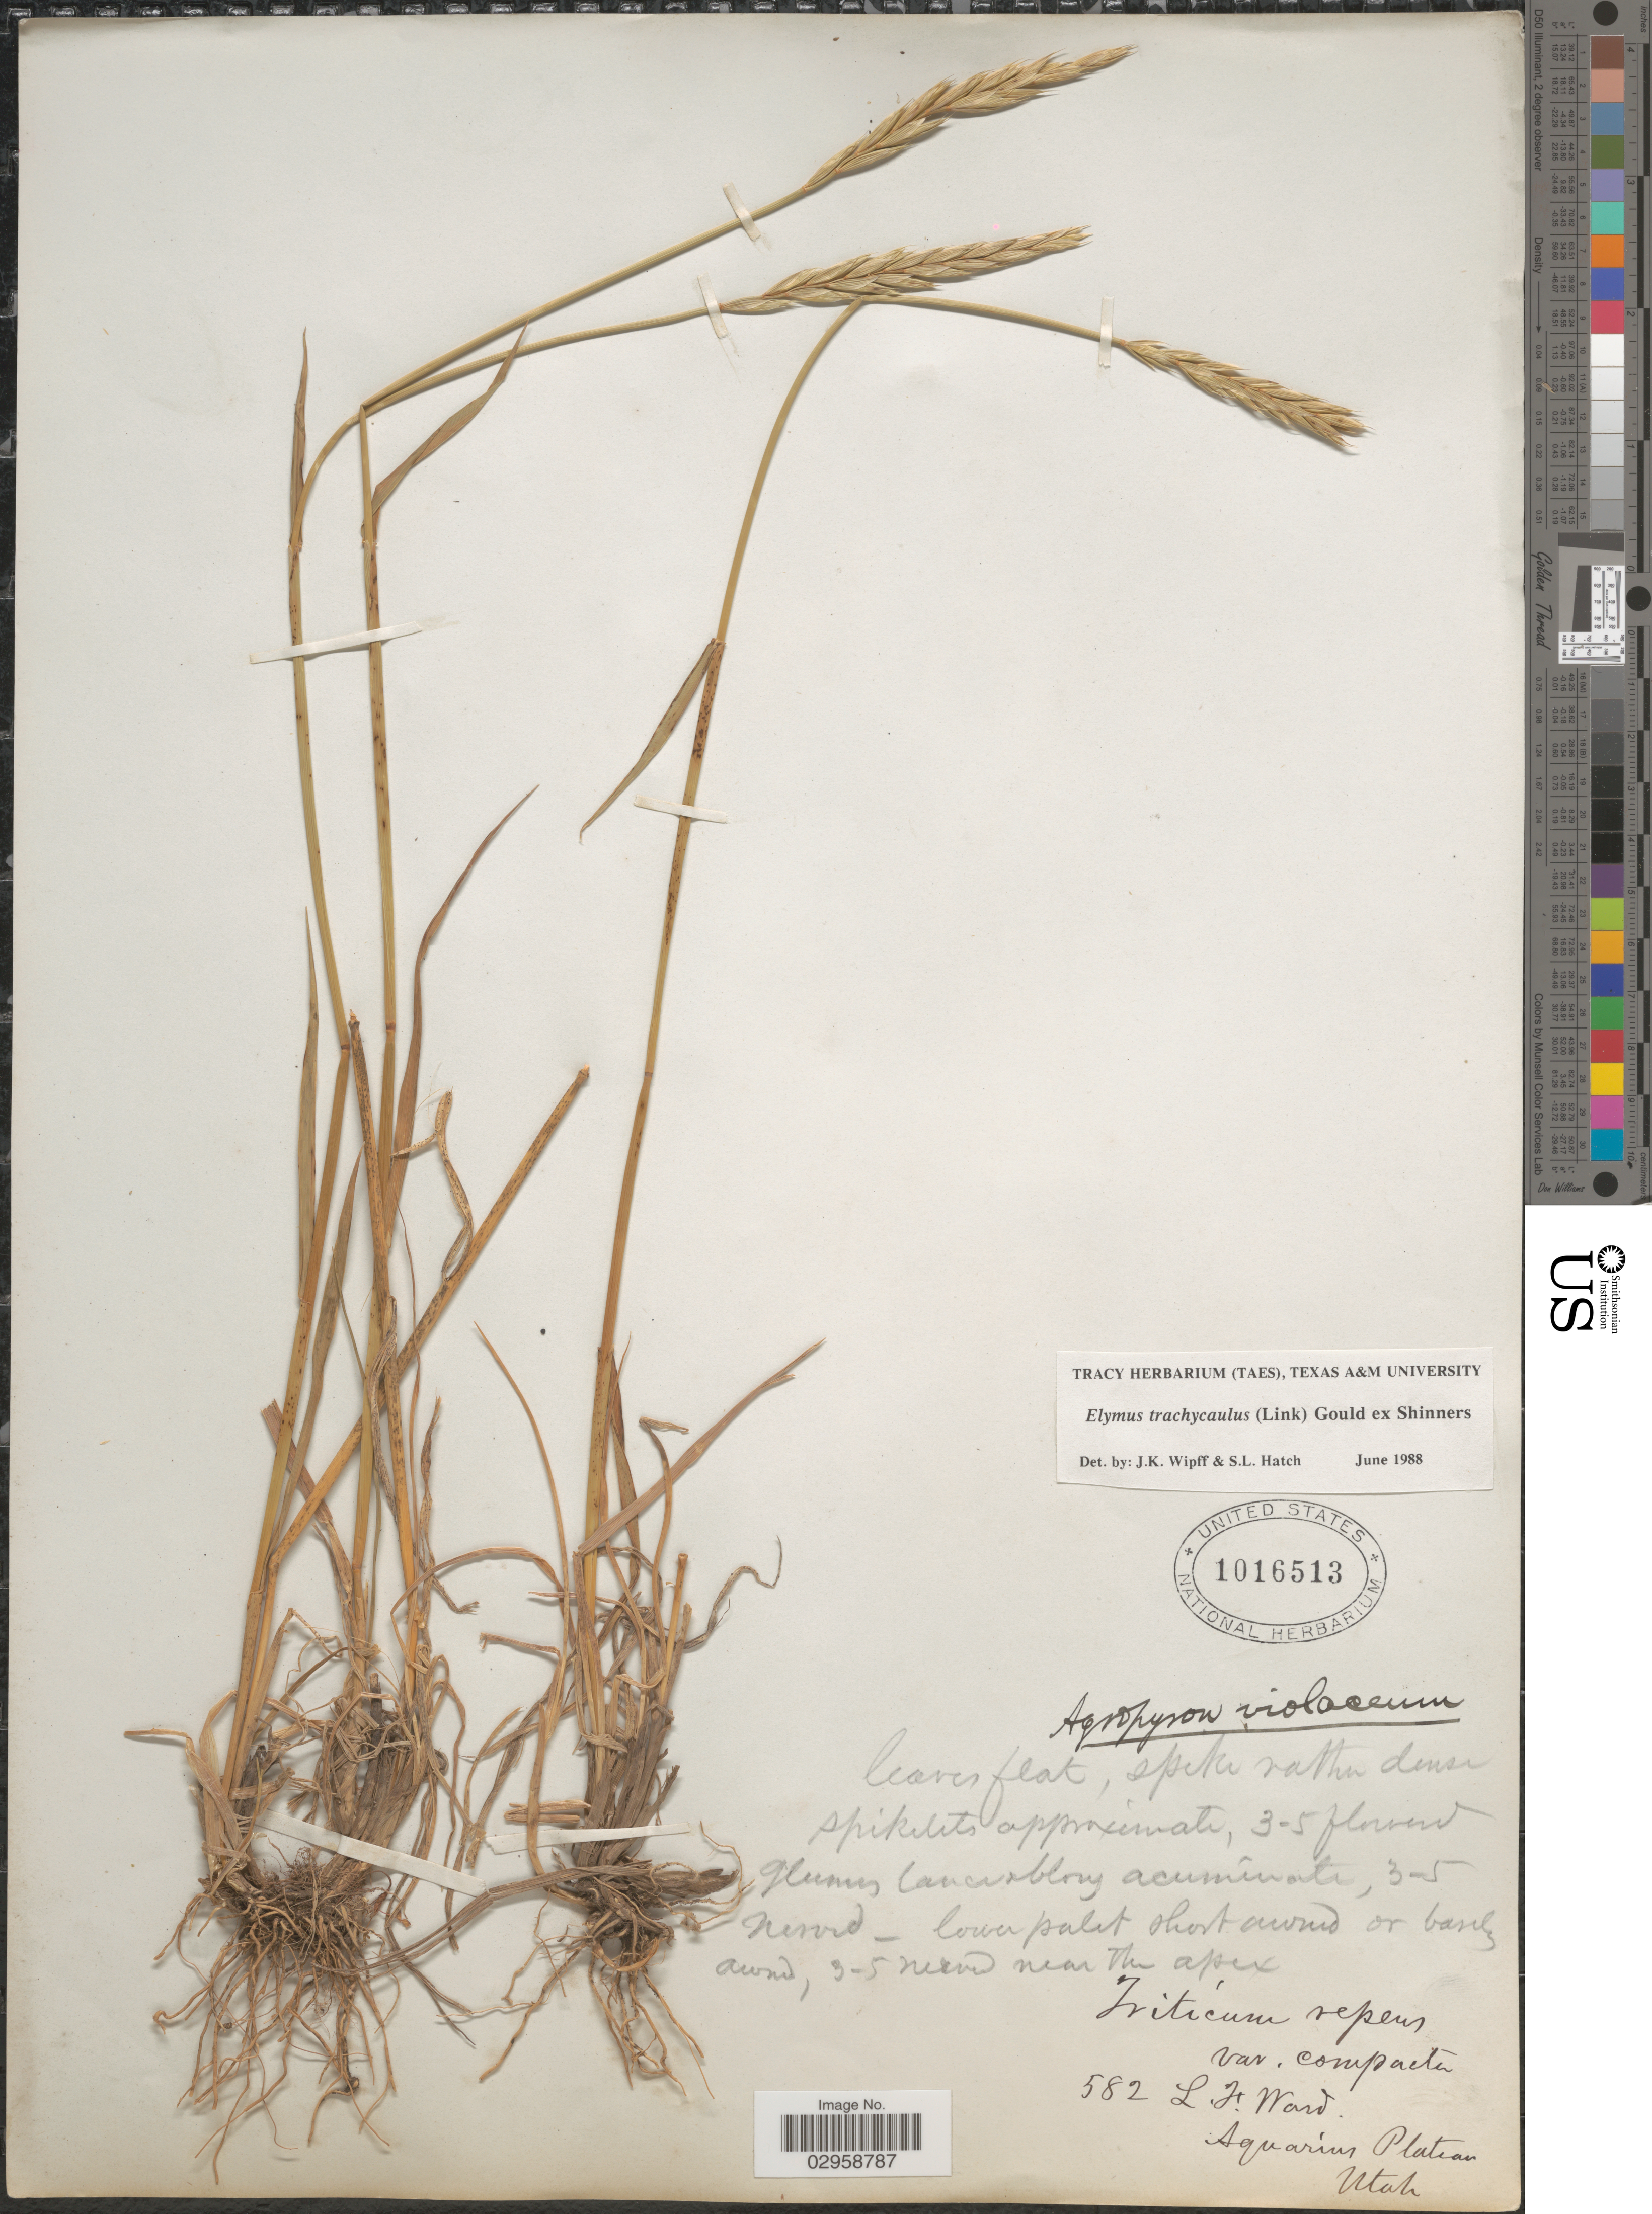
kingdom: Plantae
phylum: Tracheophyta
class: Liliopsida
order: Poales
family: Poaceae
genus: Elymus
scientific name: Elymus trachycaulus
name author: (Link) Gould ex Shinners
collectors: L. Ward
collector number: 582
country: United States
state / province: Utah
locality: Aquarius Plateau.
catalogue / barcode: US 1016513